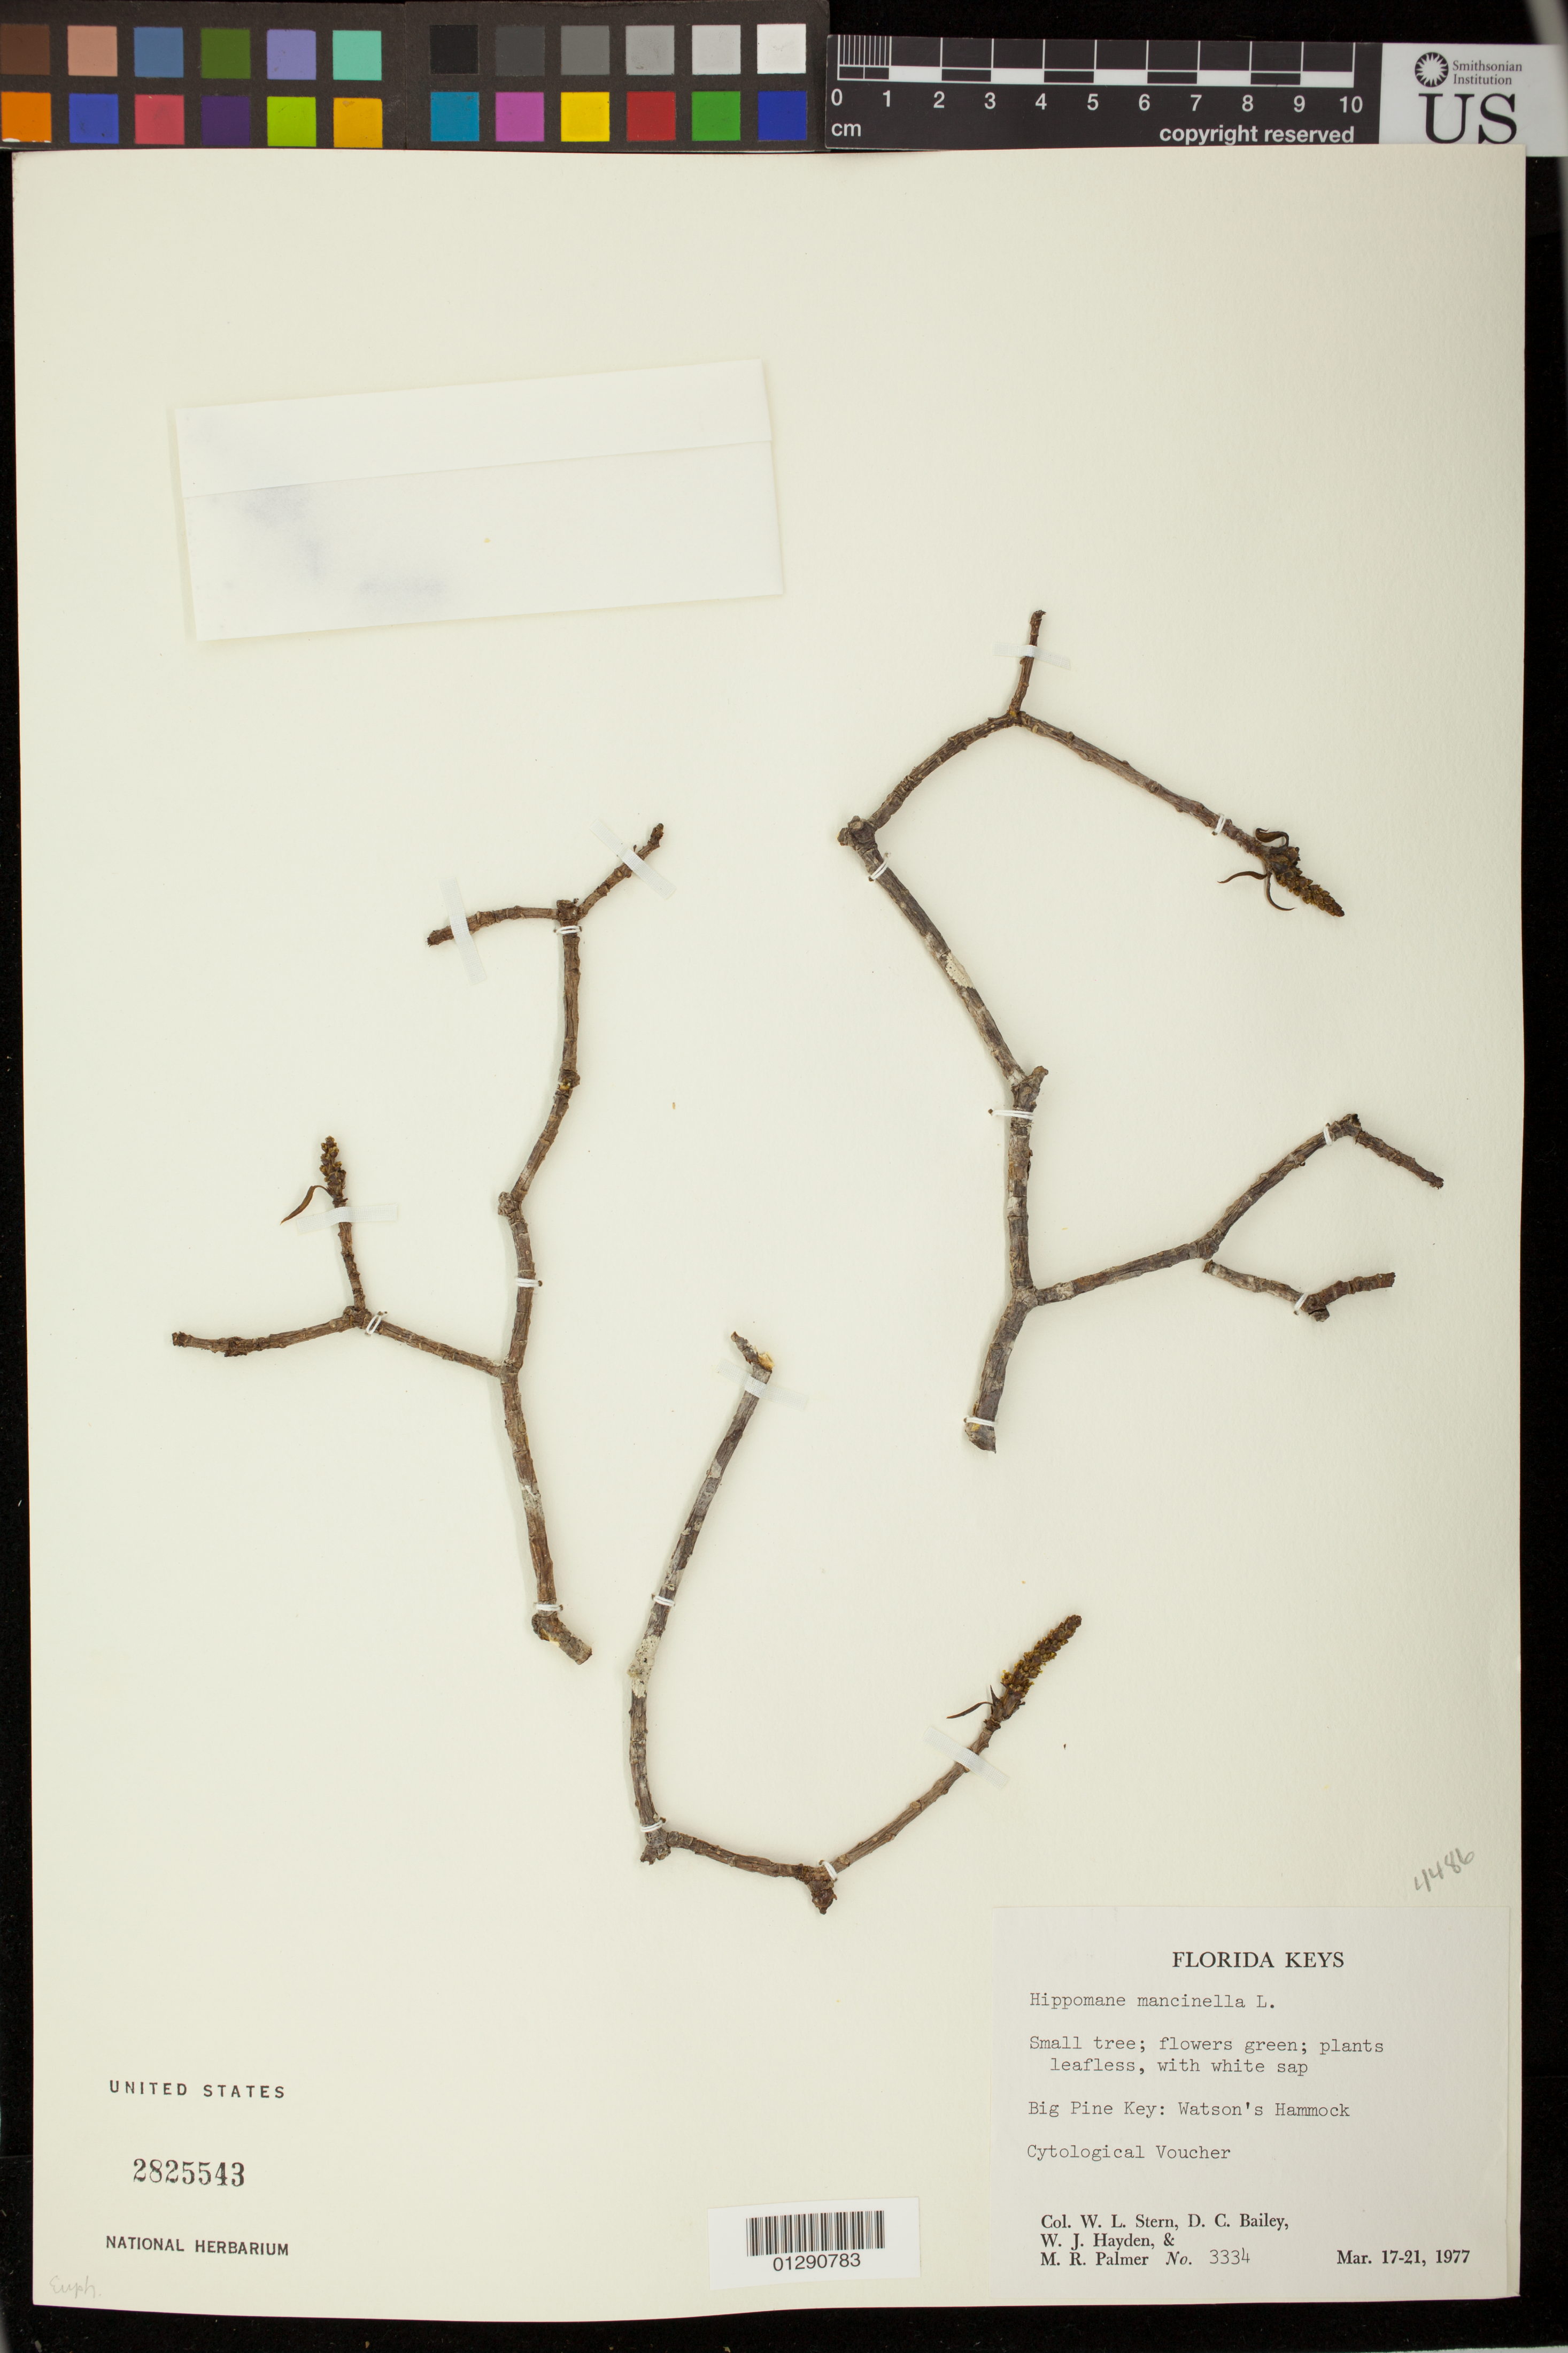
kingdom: Plantae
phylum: Tracheophyta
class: Magnoliopsida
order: Malpighiales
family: Euphorbiaceae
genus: Hippomane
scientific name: Hippomane mancinella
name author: L.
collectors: W. L. Stern, D. C. Bailey, W. Hayden & M. R. Palmer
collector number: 3334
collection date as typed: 17 Mar 1977 to 21 Mar 1977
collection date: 1977-03-17/1977-03-21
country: United States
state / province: Florida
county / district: Monroe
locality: Big pine key; watson's hammock and vicinity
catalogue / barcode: US 2825543